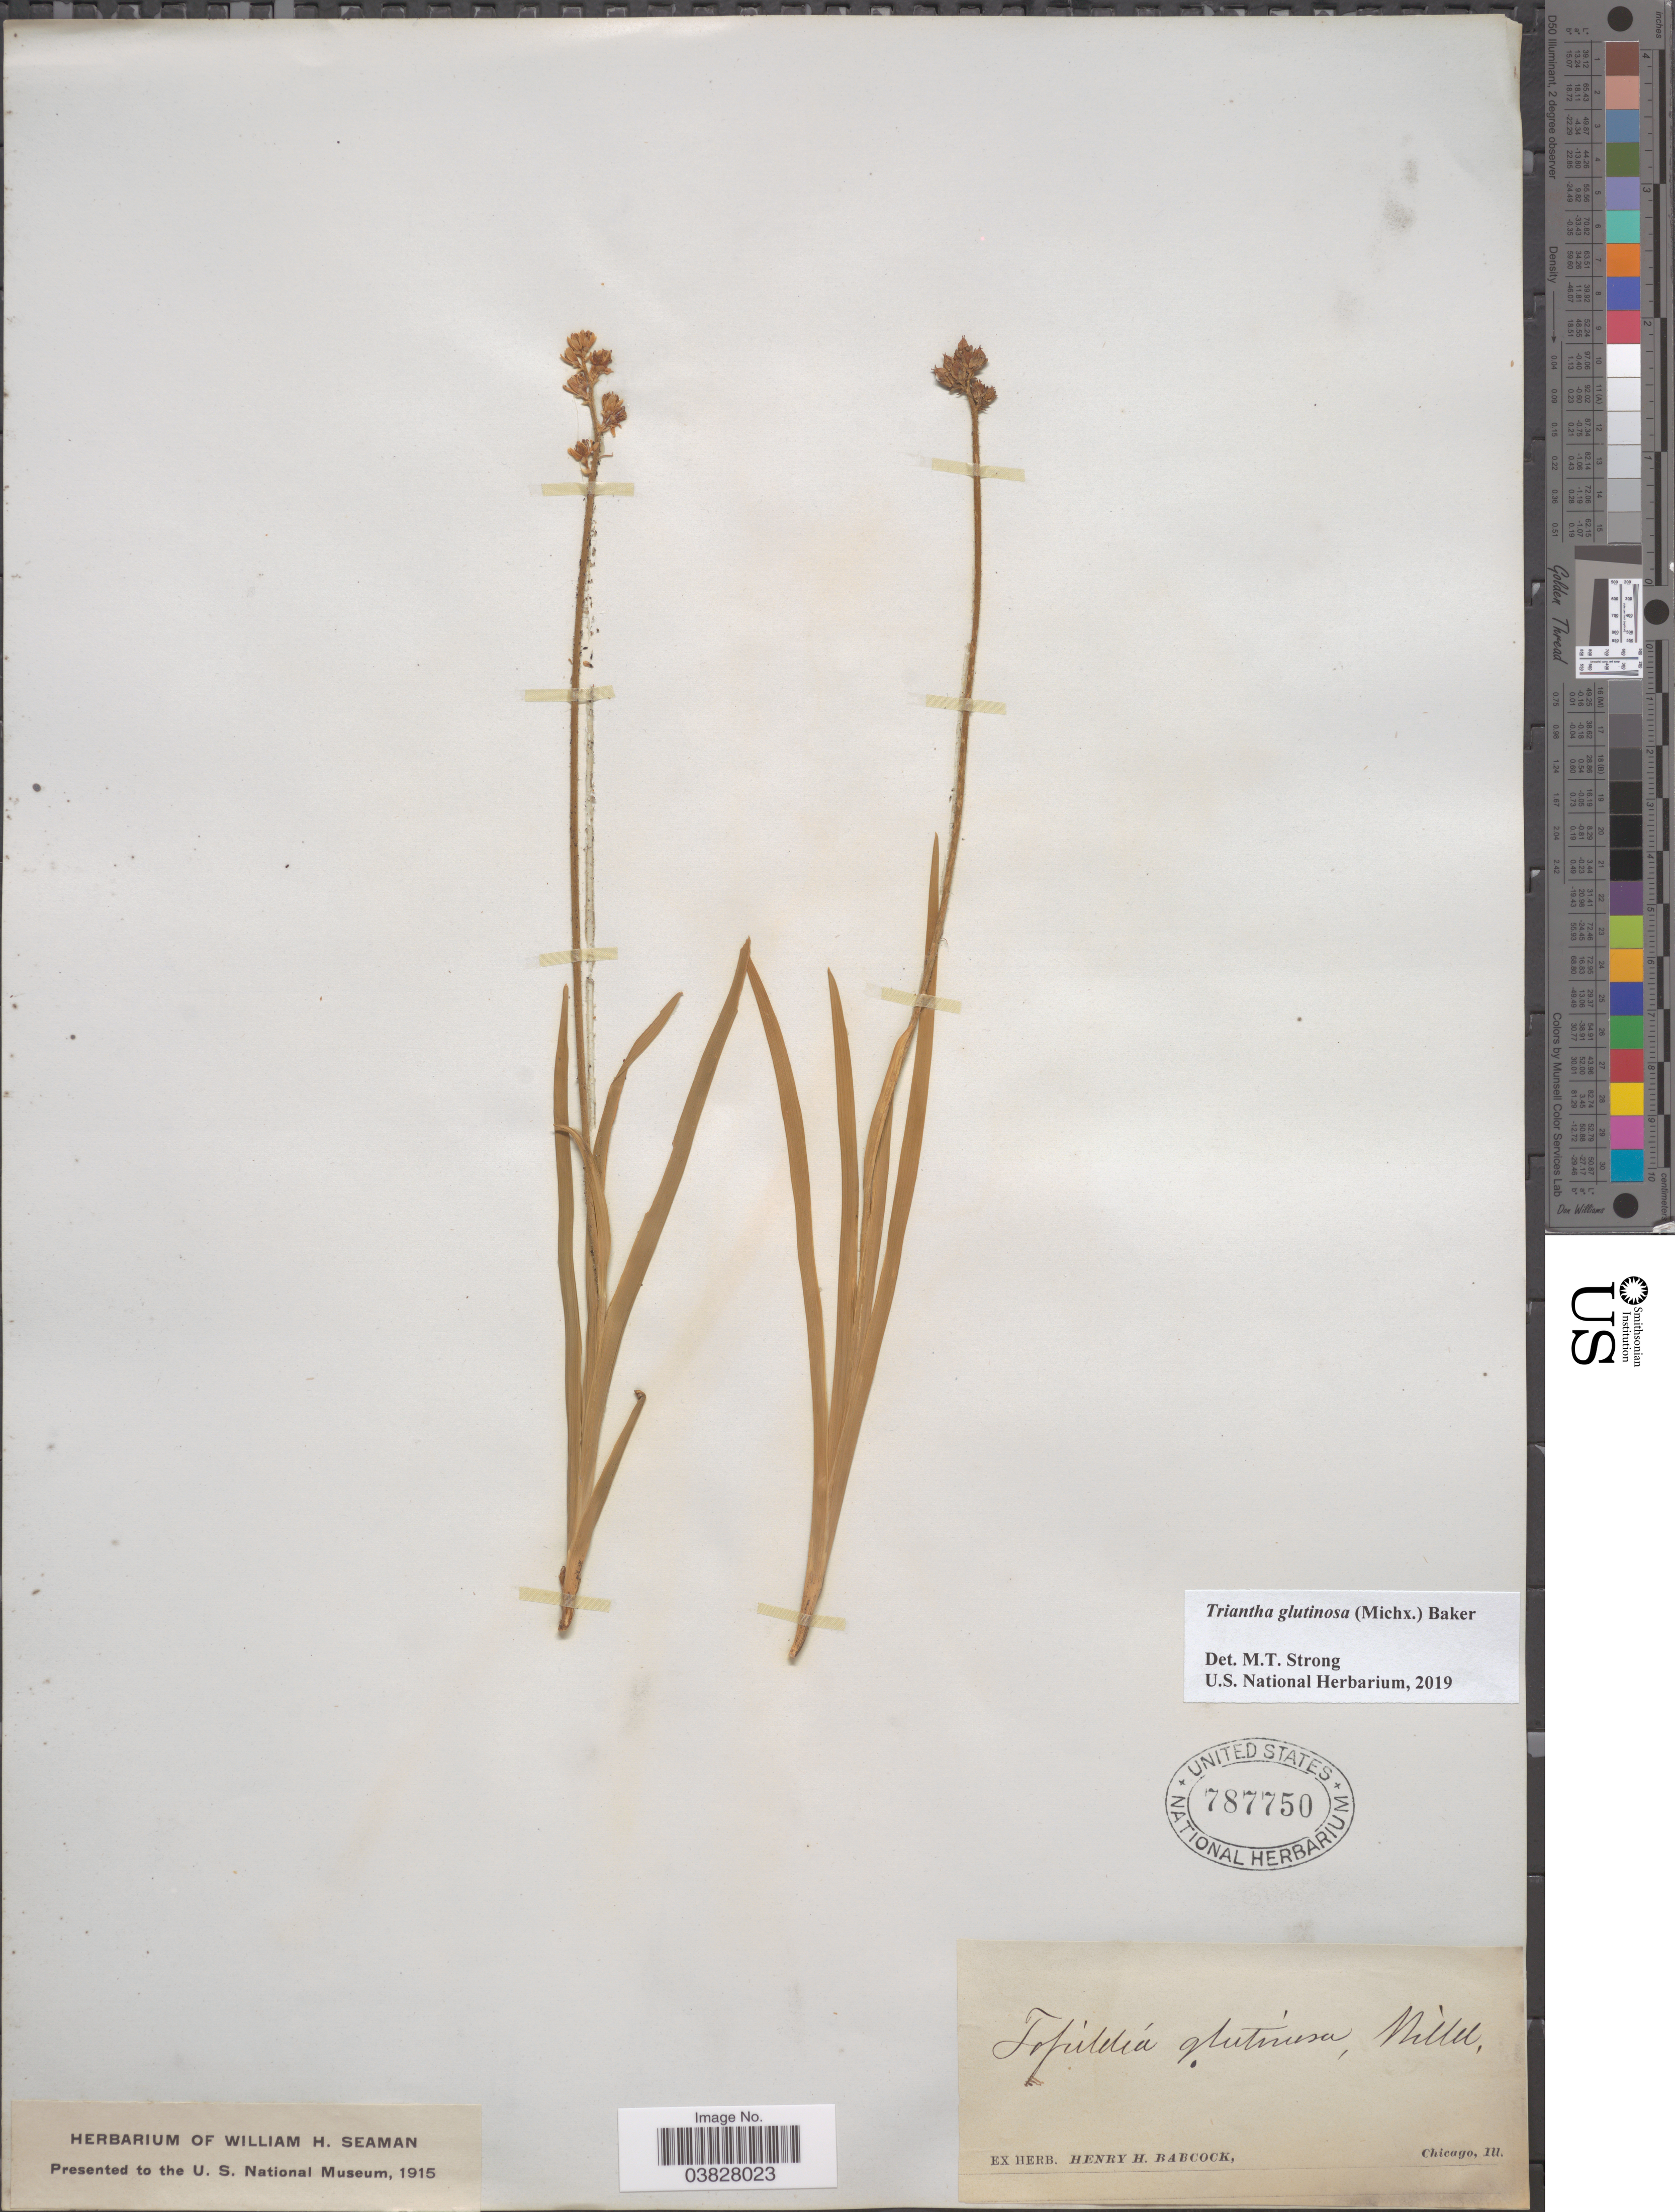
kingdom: Plantae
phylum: Tracheophyta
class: Liliopsida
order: Alismatales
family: Tofieldiaceae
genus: Triantha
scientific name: Triantha glutinosa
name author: (Michx.) Baker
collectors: ex herb. Henry Homes Babcock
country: United States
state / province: Illinois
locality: Chicago.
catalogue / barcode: US 787750